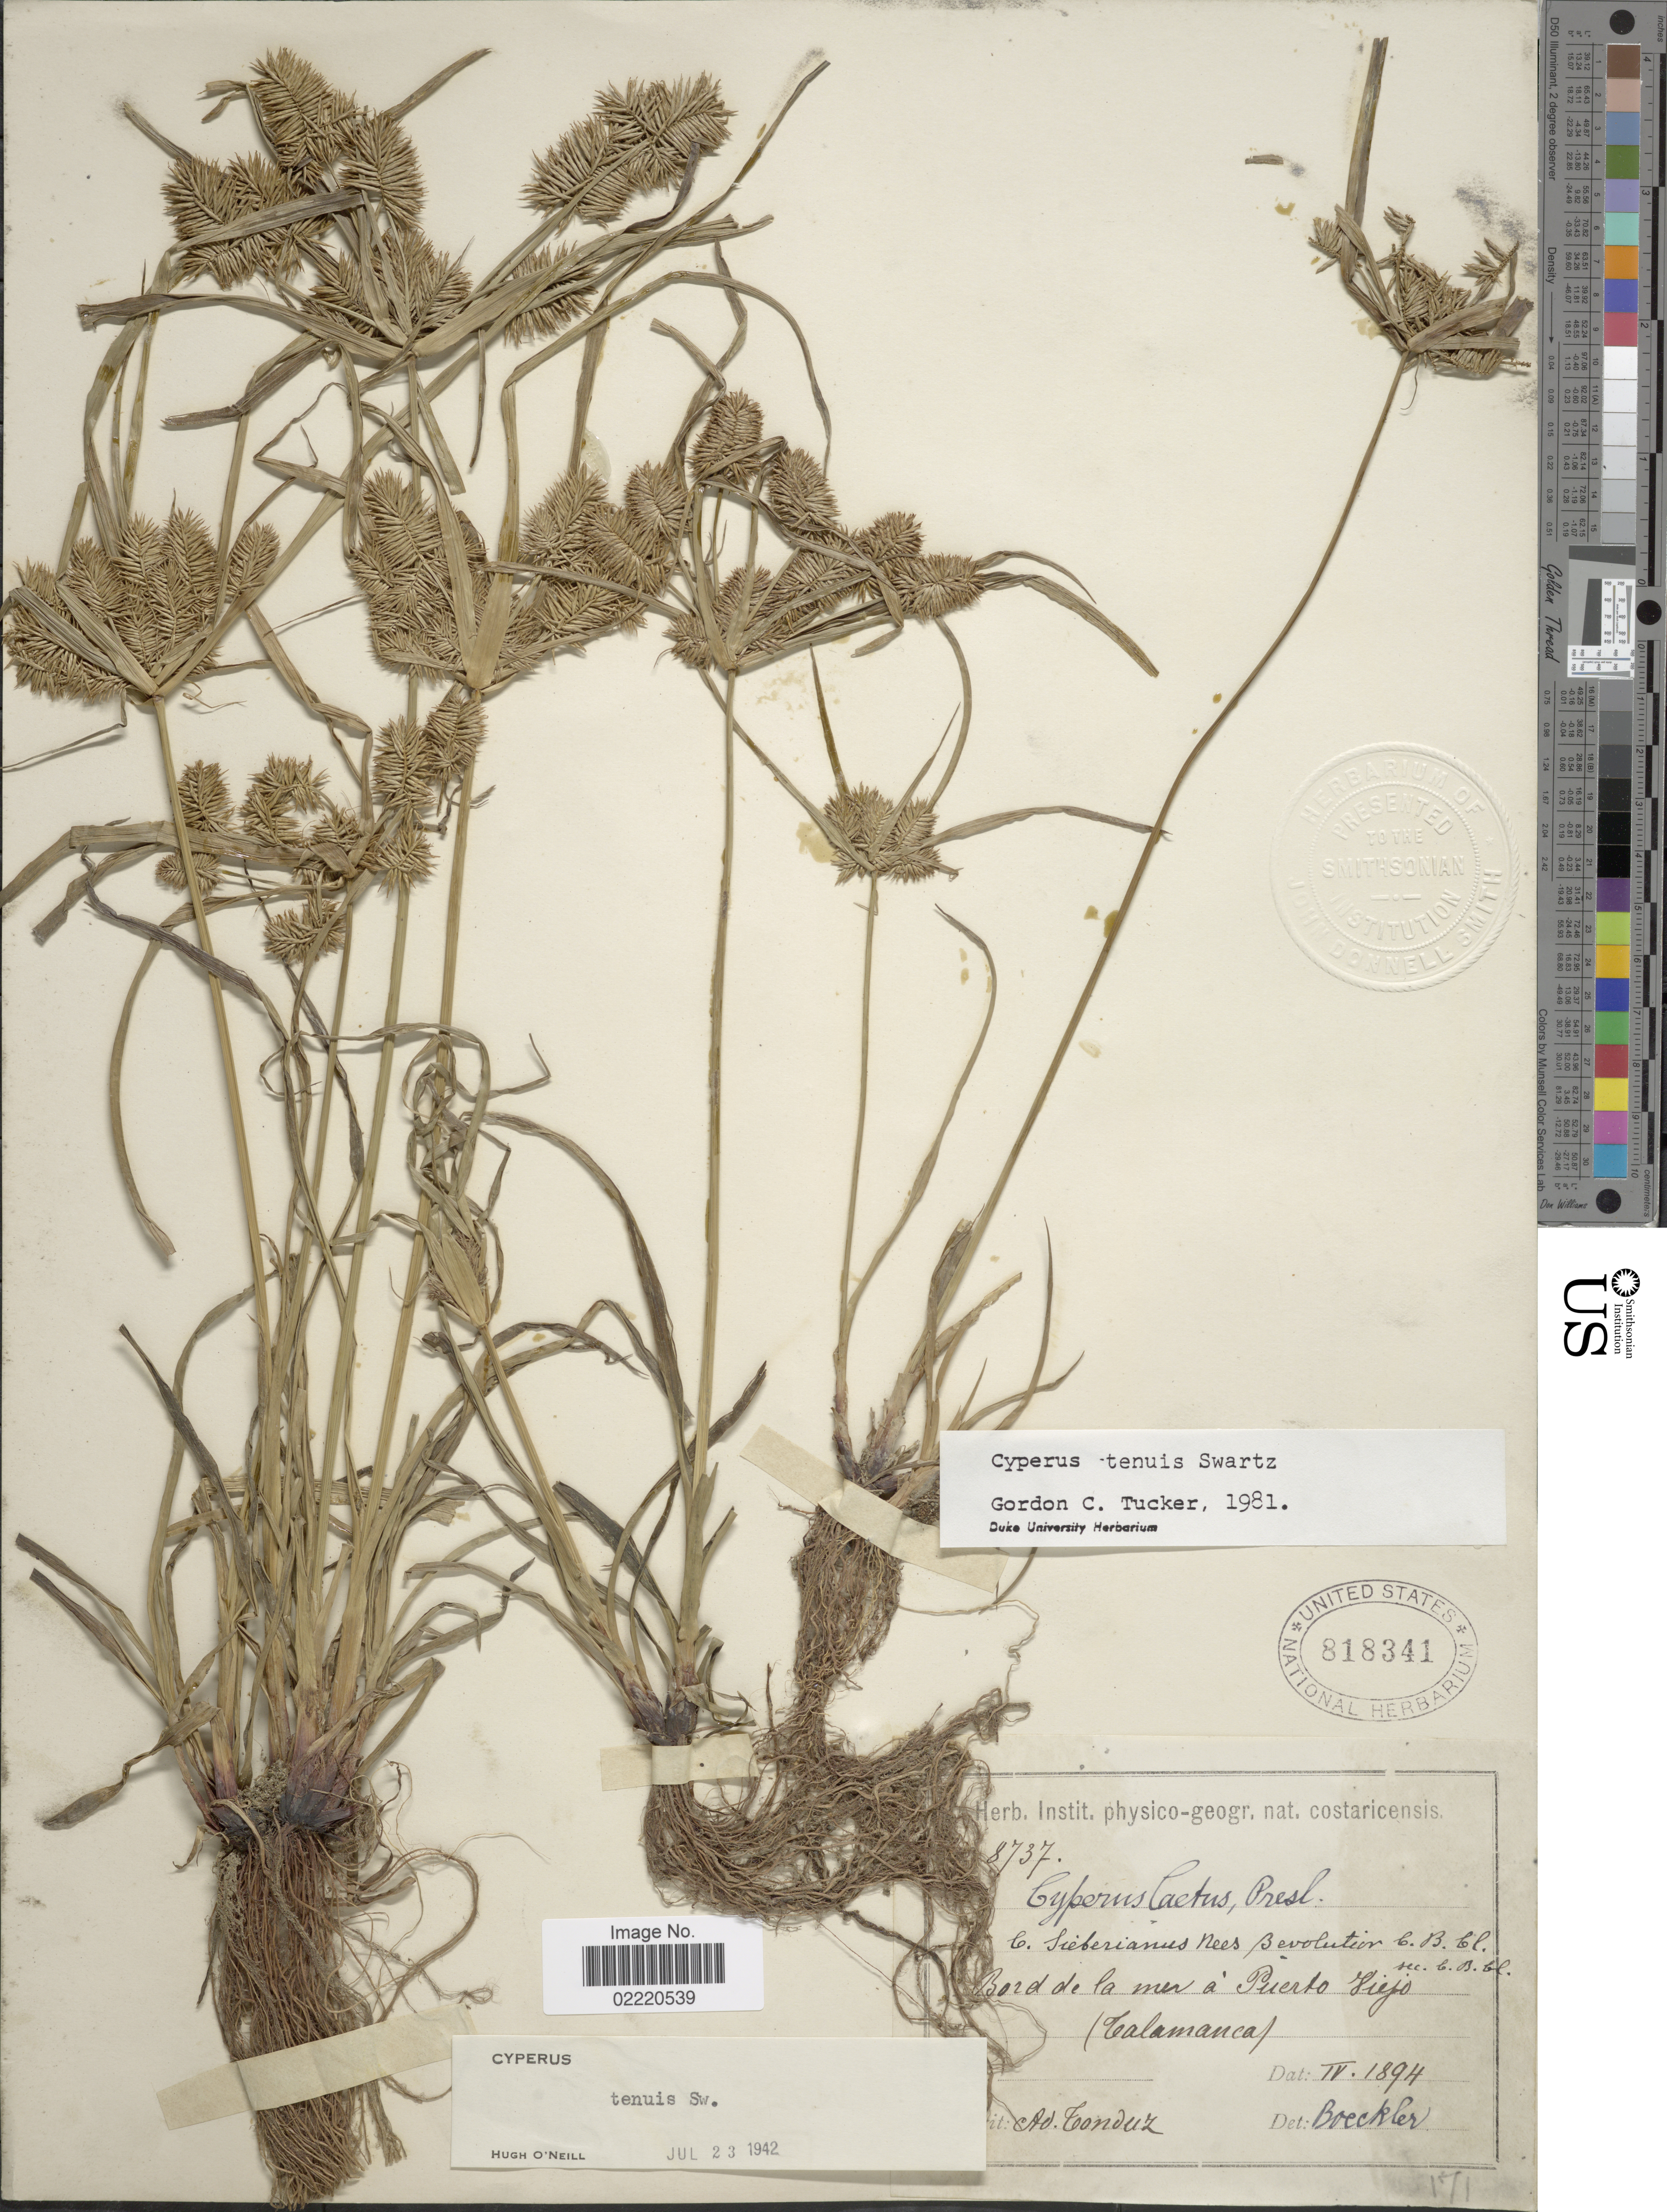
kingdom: Plantae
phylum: Tracheophyta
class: Liliopsida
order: Poales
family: Cyperaceae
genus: Cyperus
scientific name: Cyperus tenuis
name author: Sw.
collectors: A. Tonduz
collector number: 8737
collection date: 1894-04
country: Costa Rica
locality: Bord de la mer a Puerto Viejo (Talamanca).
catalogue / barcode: US 818341